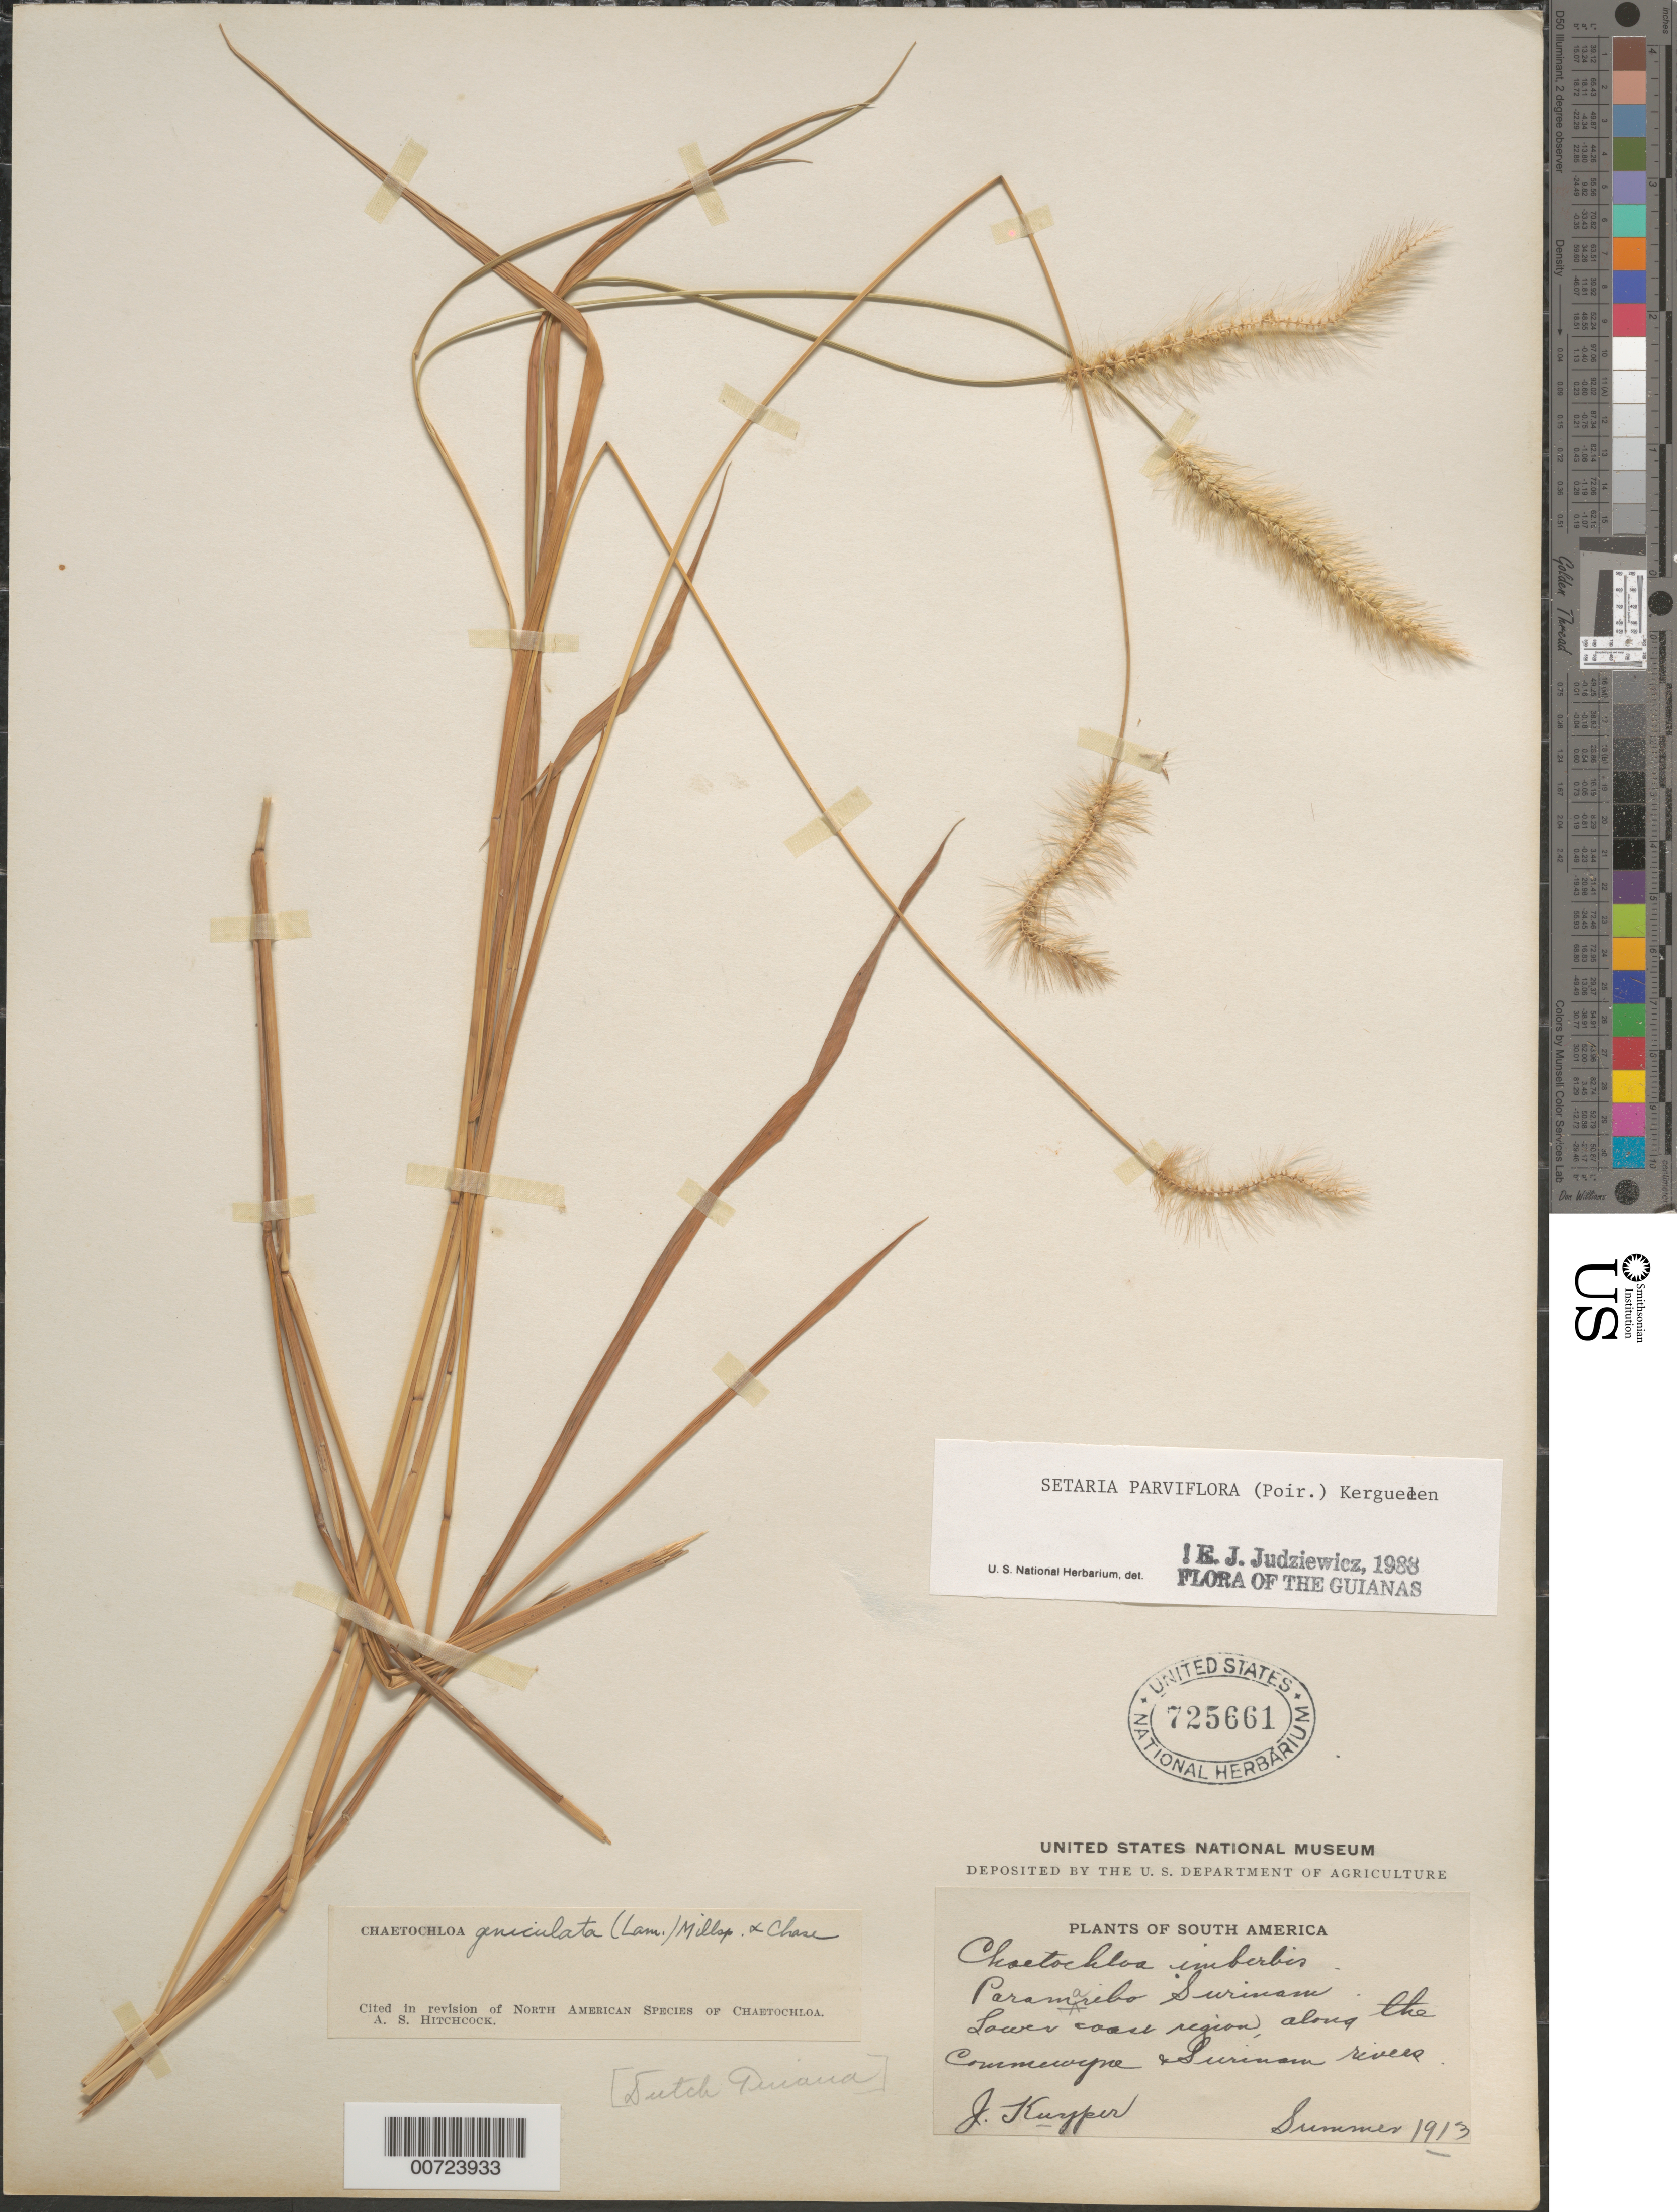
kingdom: Plantae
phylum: Tracheophyta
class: Liliopsida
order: Poales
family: Poaceae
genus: Setaria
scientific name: Setaria parviflora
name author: (Poir.) Kerguélen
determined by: Judziewicz, E. J.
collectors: J. Kuyper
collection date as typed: Summer 1913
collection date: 1913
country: Suriname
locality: Paramaribo, lower coast region along the Commewyne and Surinam Rivers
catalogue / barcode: US 725661